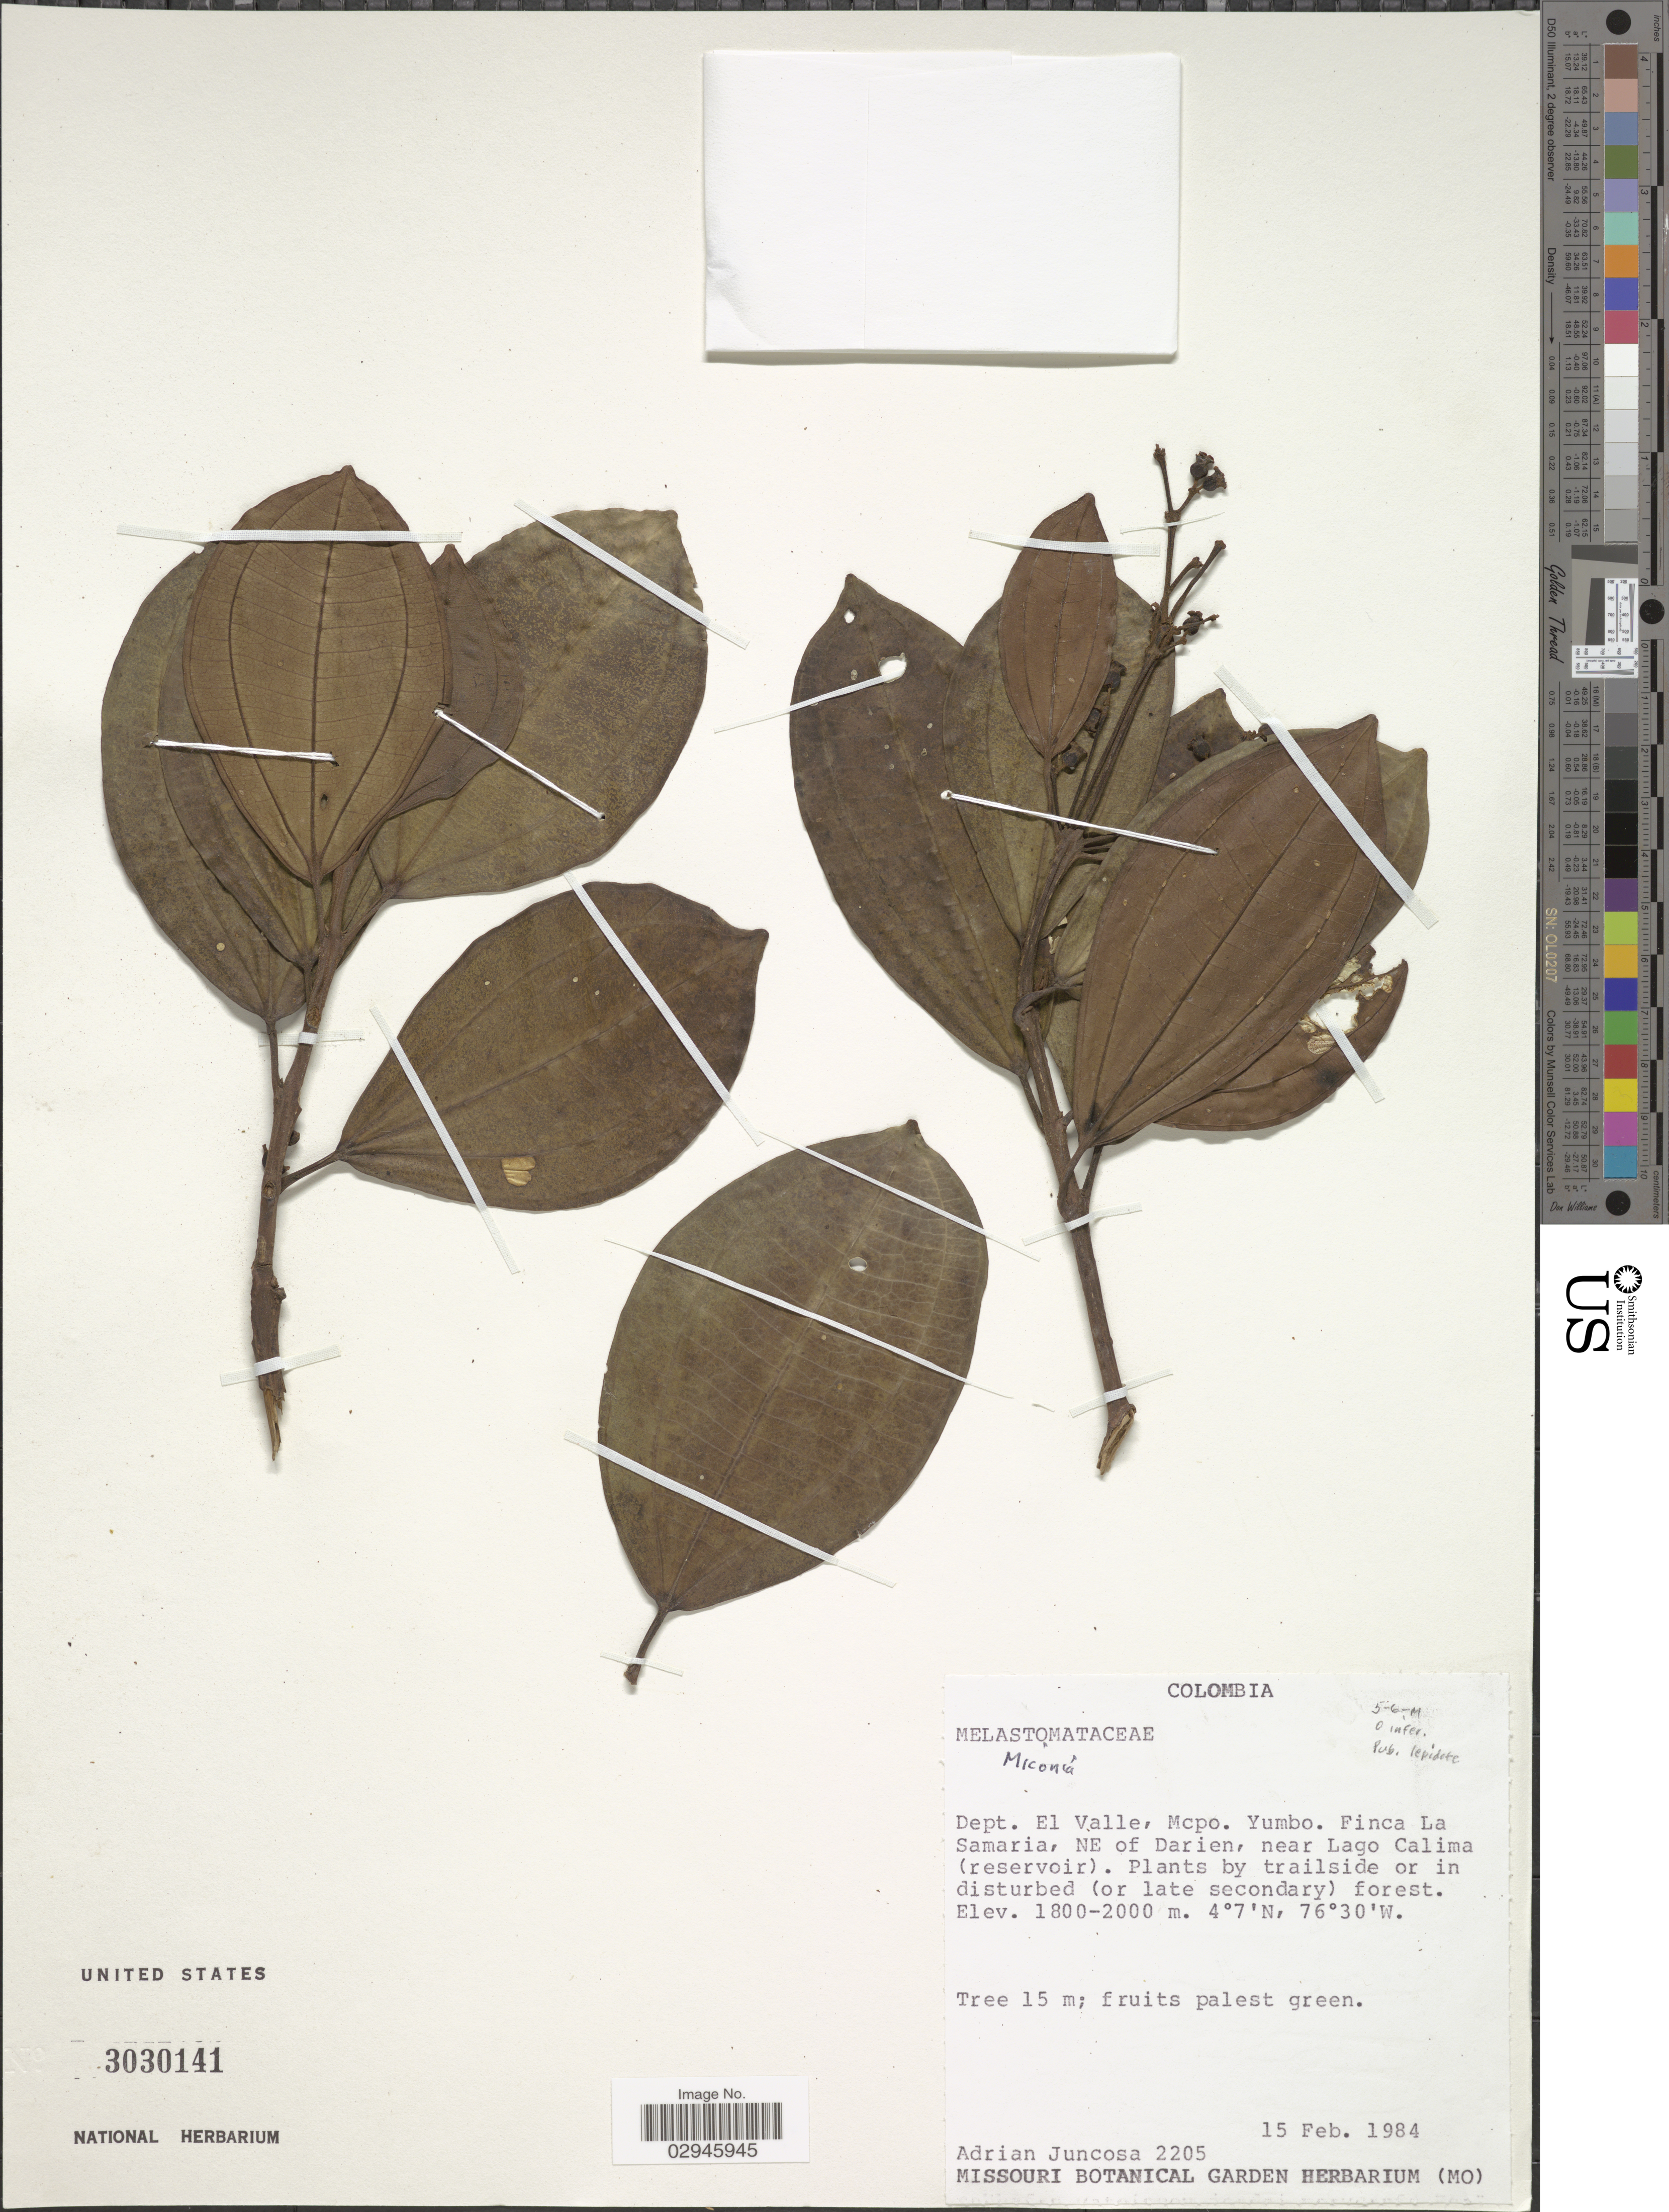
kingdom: Plantae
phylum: Tracheophyta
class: Magnoliopsida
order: Myrtales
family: Melastomataceae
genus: Miconia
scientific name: Miconia sp.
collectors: A. Juncosa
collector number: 2205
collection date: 1984-02-15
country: Colombia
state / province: Valle del Cauca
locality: Dept. El Valle, Mcpo. Yumbo. Finca La Samaria, NE of Darien, near Lago Calima (reservoir).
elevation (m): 1800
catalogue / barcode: US 3030141